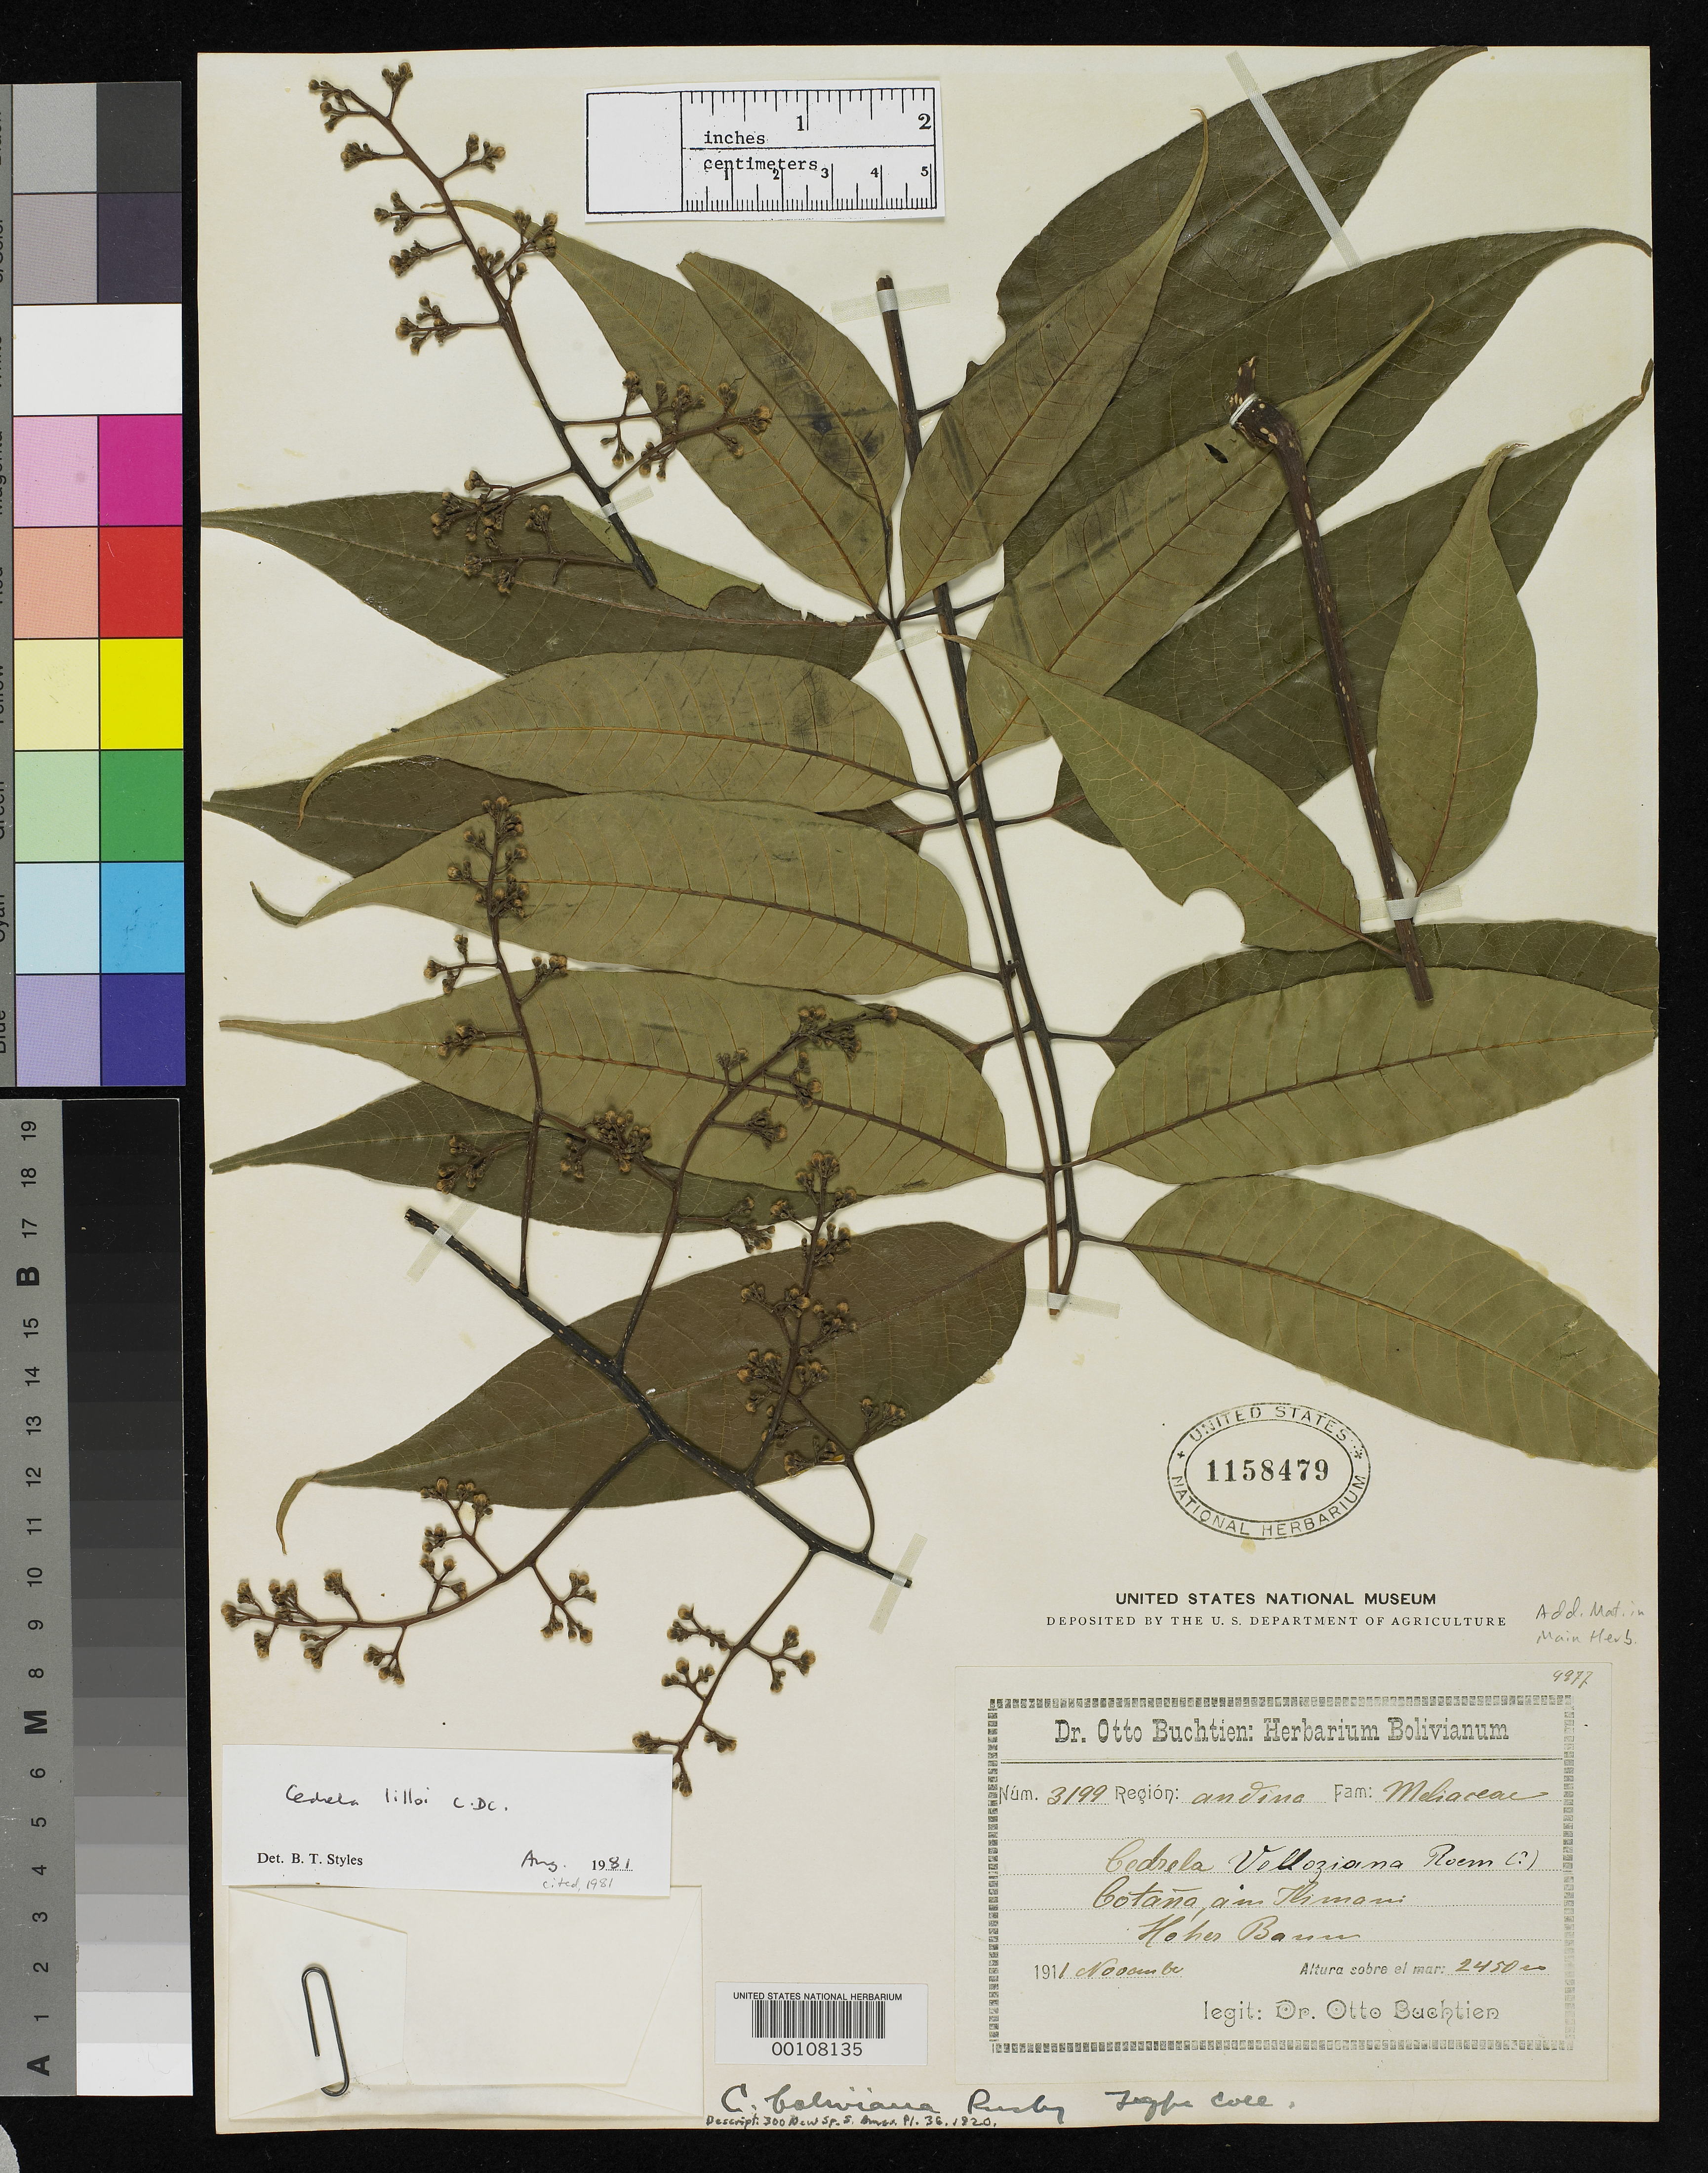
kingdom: Plantae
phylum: Tracheophyta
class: Magnoliopsida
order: Sapindales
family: Meliaceae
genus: Cedrela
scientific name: Cedrela boliviana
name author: Rusby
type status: Isotype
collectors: O. Buchtien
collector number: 3199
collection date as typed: Nov 1911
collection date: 1911-11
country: Bolivia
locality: Cotana, near Ilimani.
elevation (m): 2450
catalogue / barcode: US 1158479